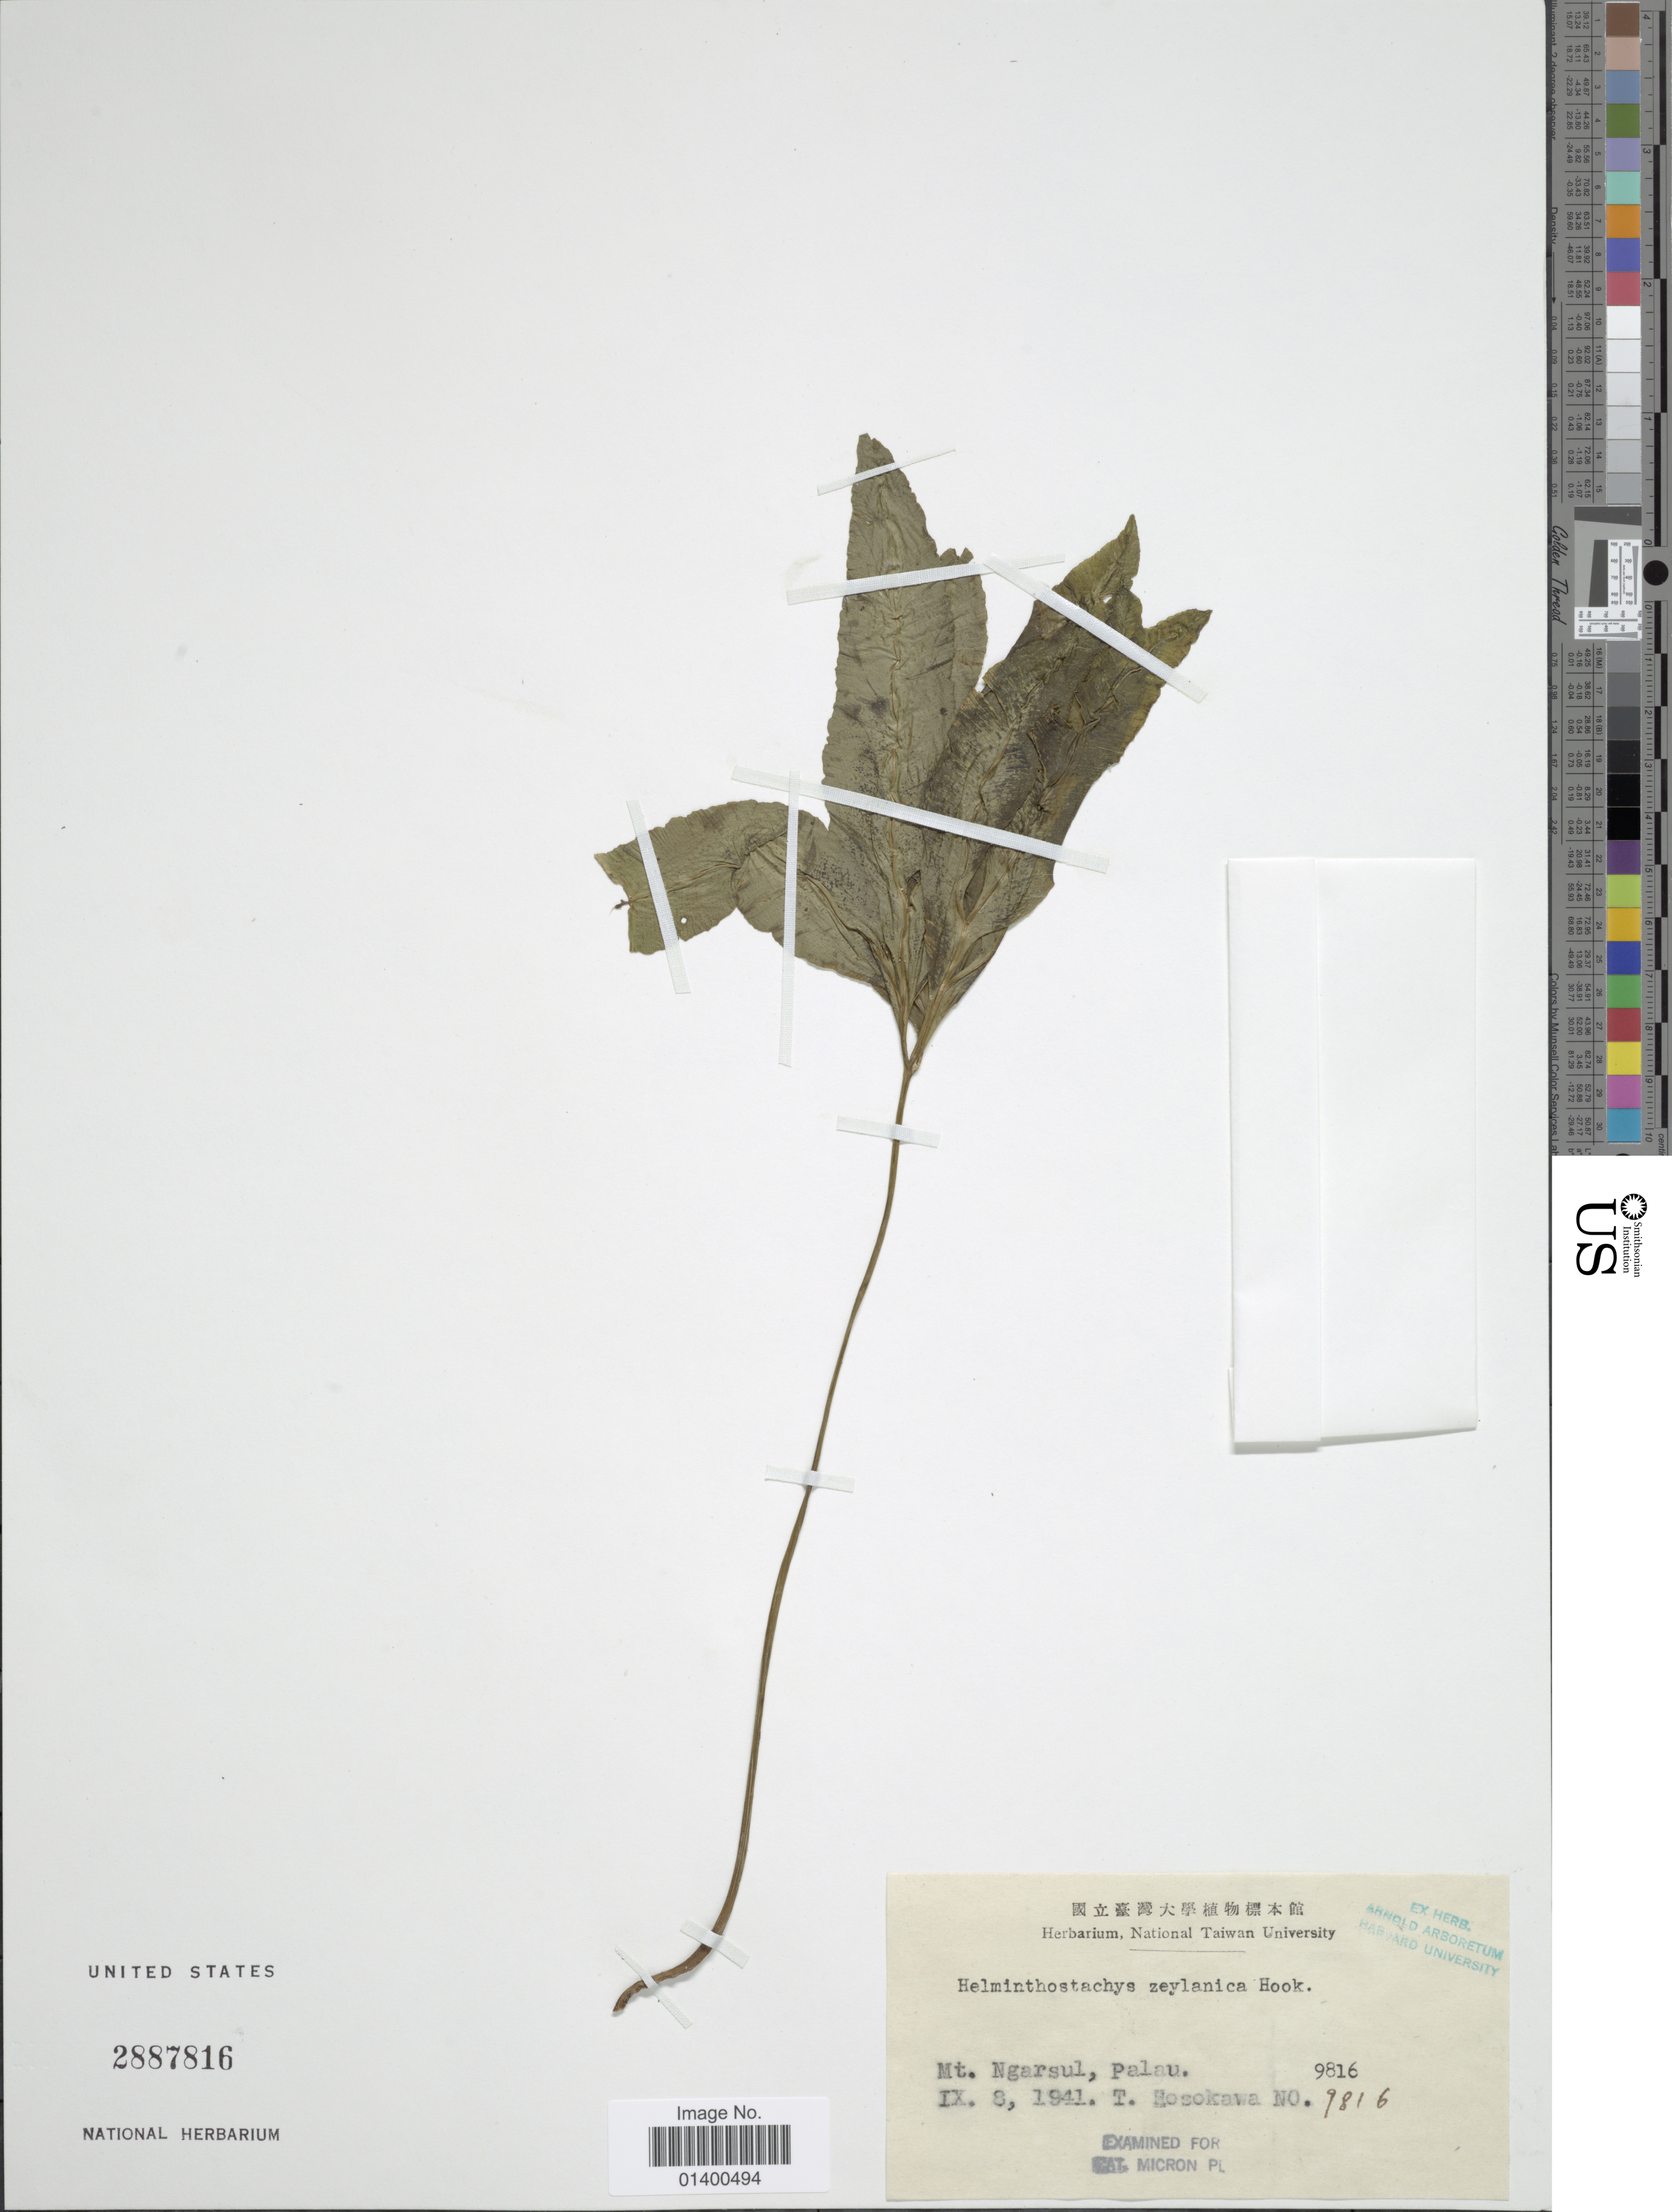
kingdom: Plantae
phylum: Tracheophyta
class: Polypodiopsida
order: Ophioglossales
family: Ophioglossaceae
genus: Helminthostachys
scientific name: Helminthostachys zeylanica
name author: (L.) Hook.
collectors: T. Hosokawa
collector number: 9816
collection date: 1941-09-08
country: Palau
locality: Mt. Ngarsul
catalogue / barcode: US 2887816